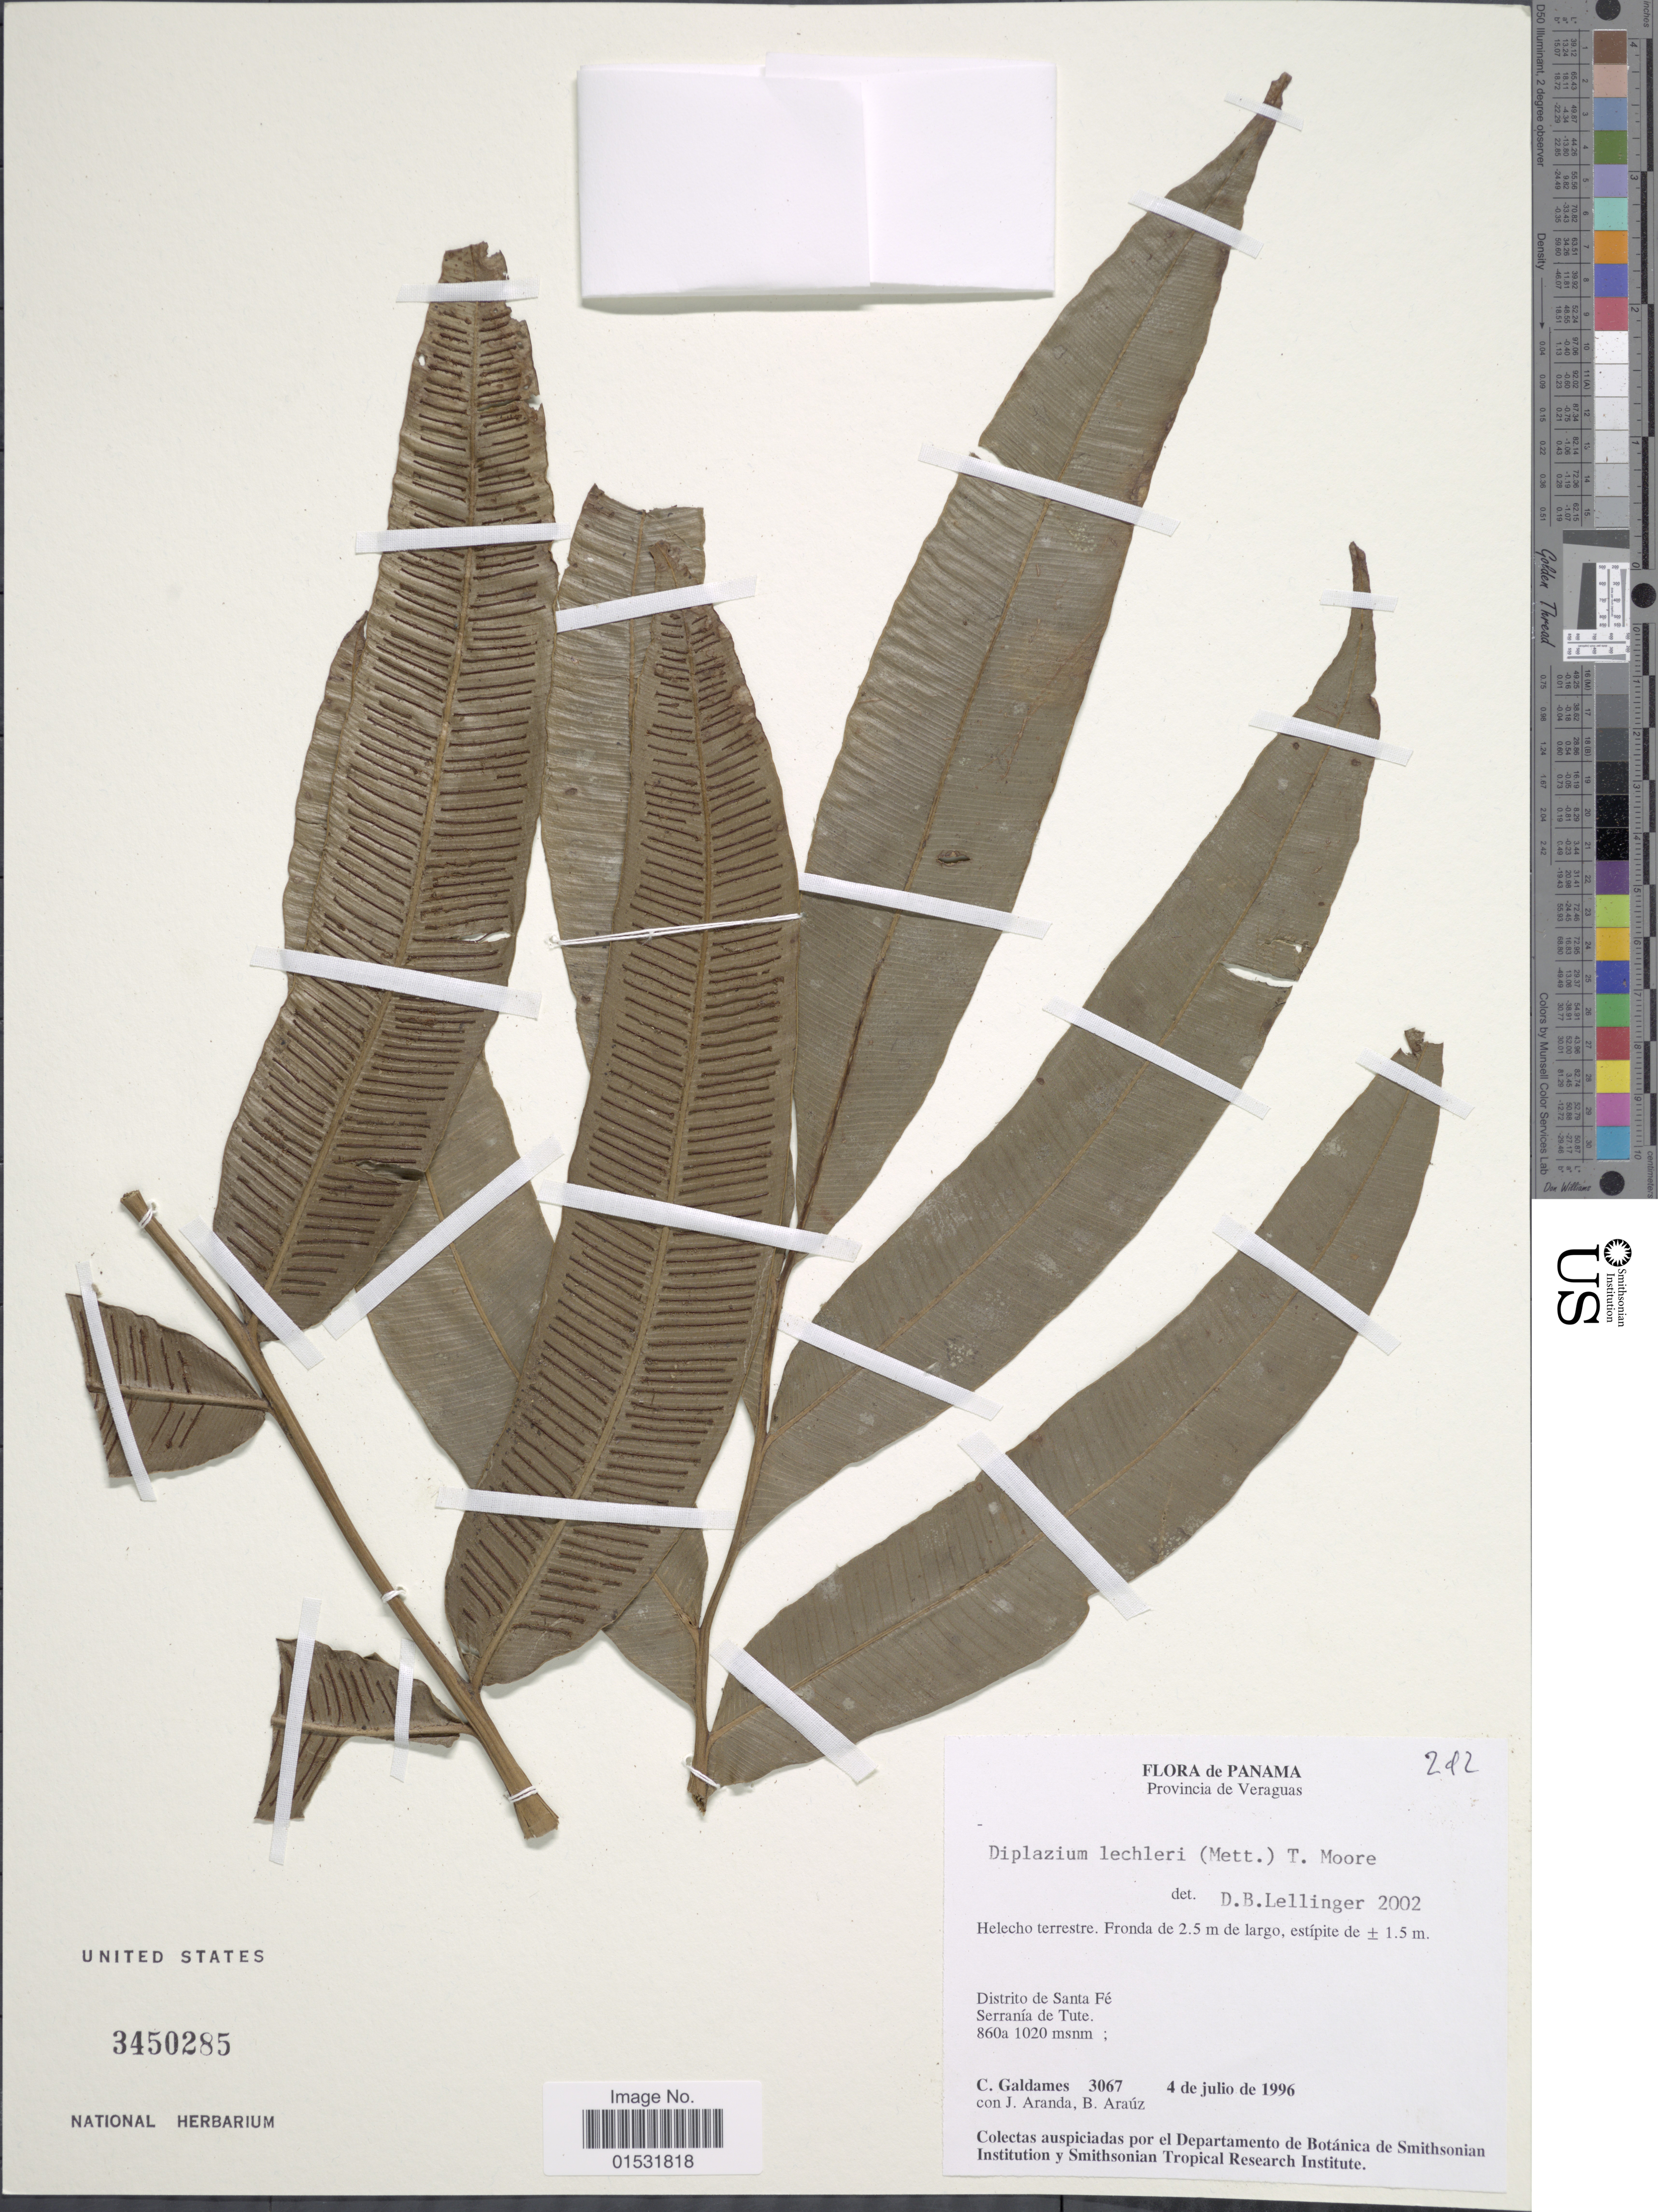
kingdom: Plantae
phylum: Tracheophyta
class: Polypodiopsida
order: Polypodiales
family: Desmophlebiaceae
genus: Desmophlebium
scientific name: Desmophlebium lechleri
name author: (Mett.) Mynssen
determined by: Reis, A.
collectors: C. Galdames, J. Aranda & B. Araúz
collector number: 3067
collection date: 1996-07-04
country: Panama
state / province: Veraguas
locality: Distrito de Santa Fé. Serranía de Tute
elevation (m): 860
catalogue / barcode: US 3450285